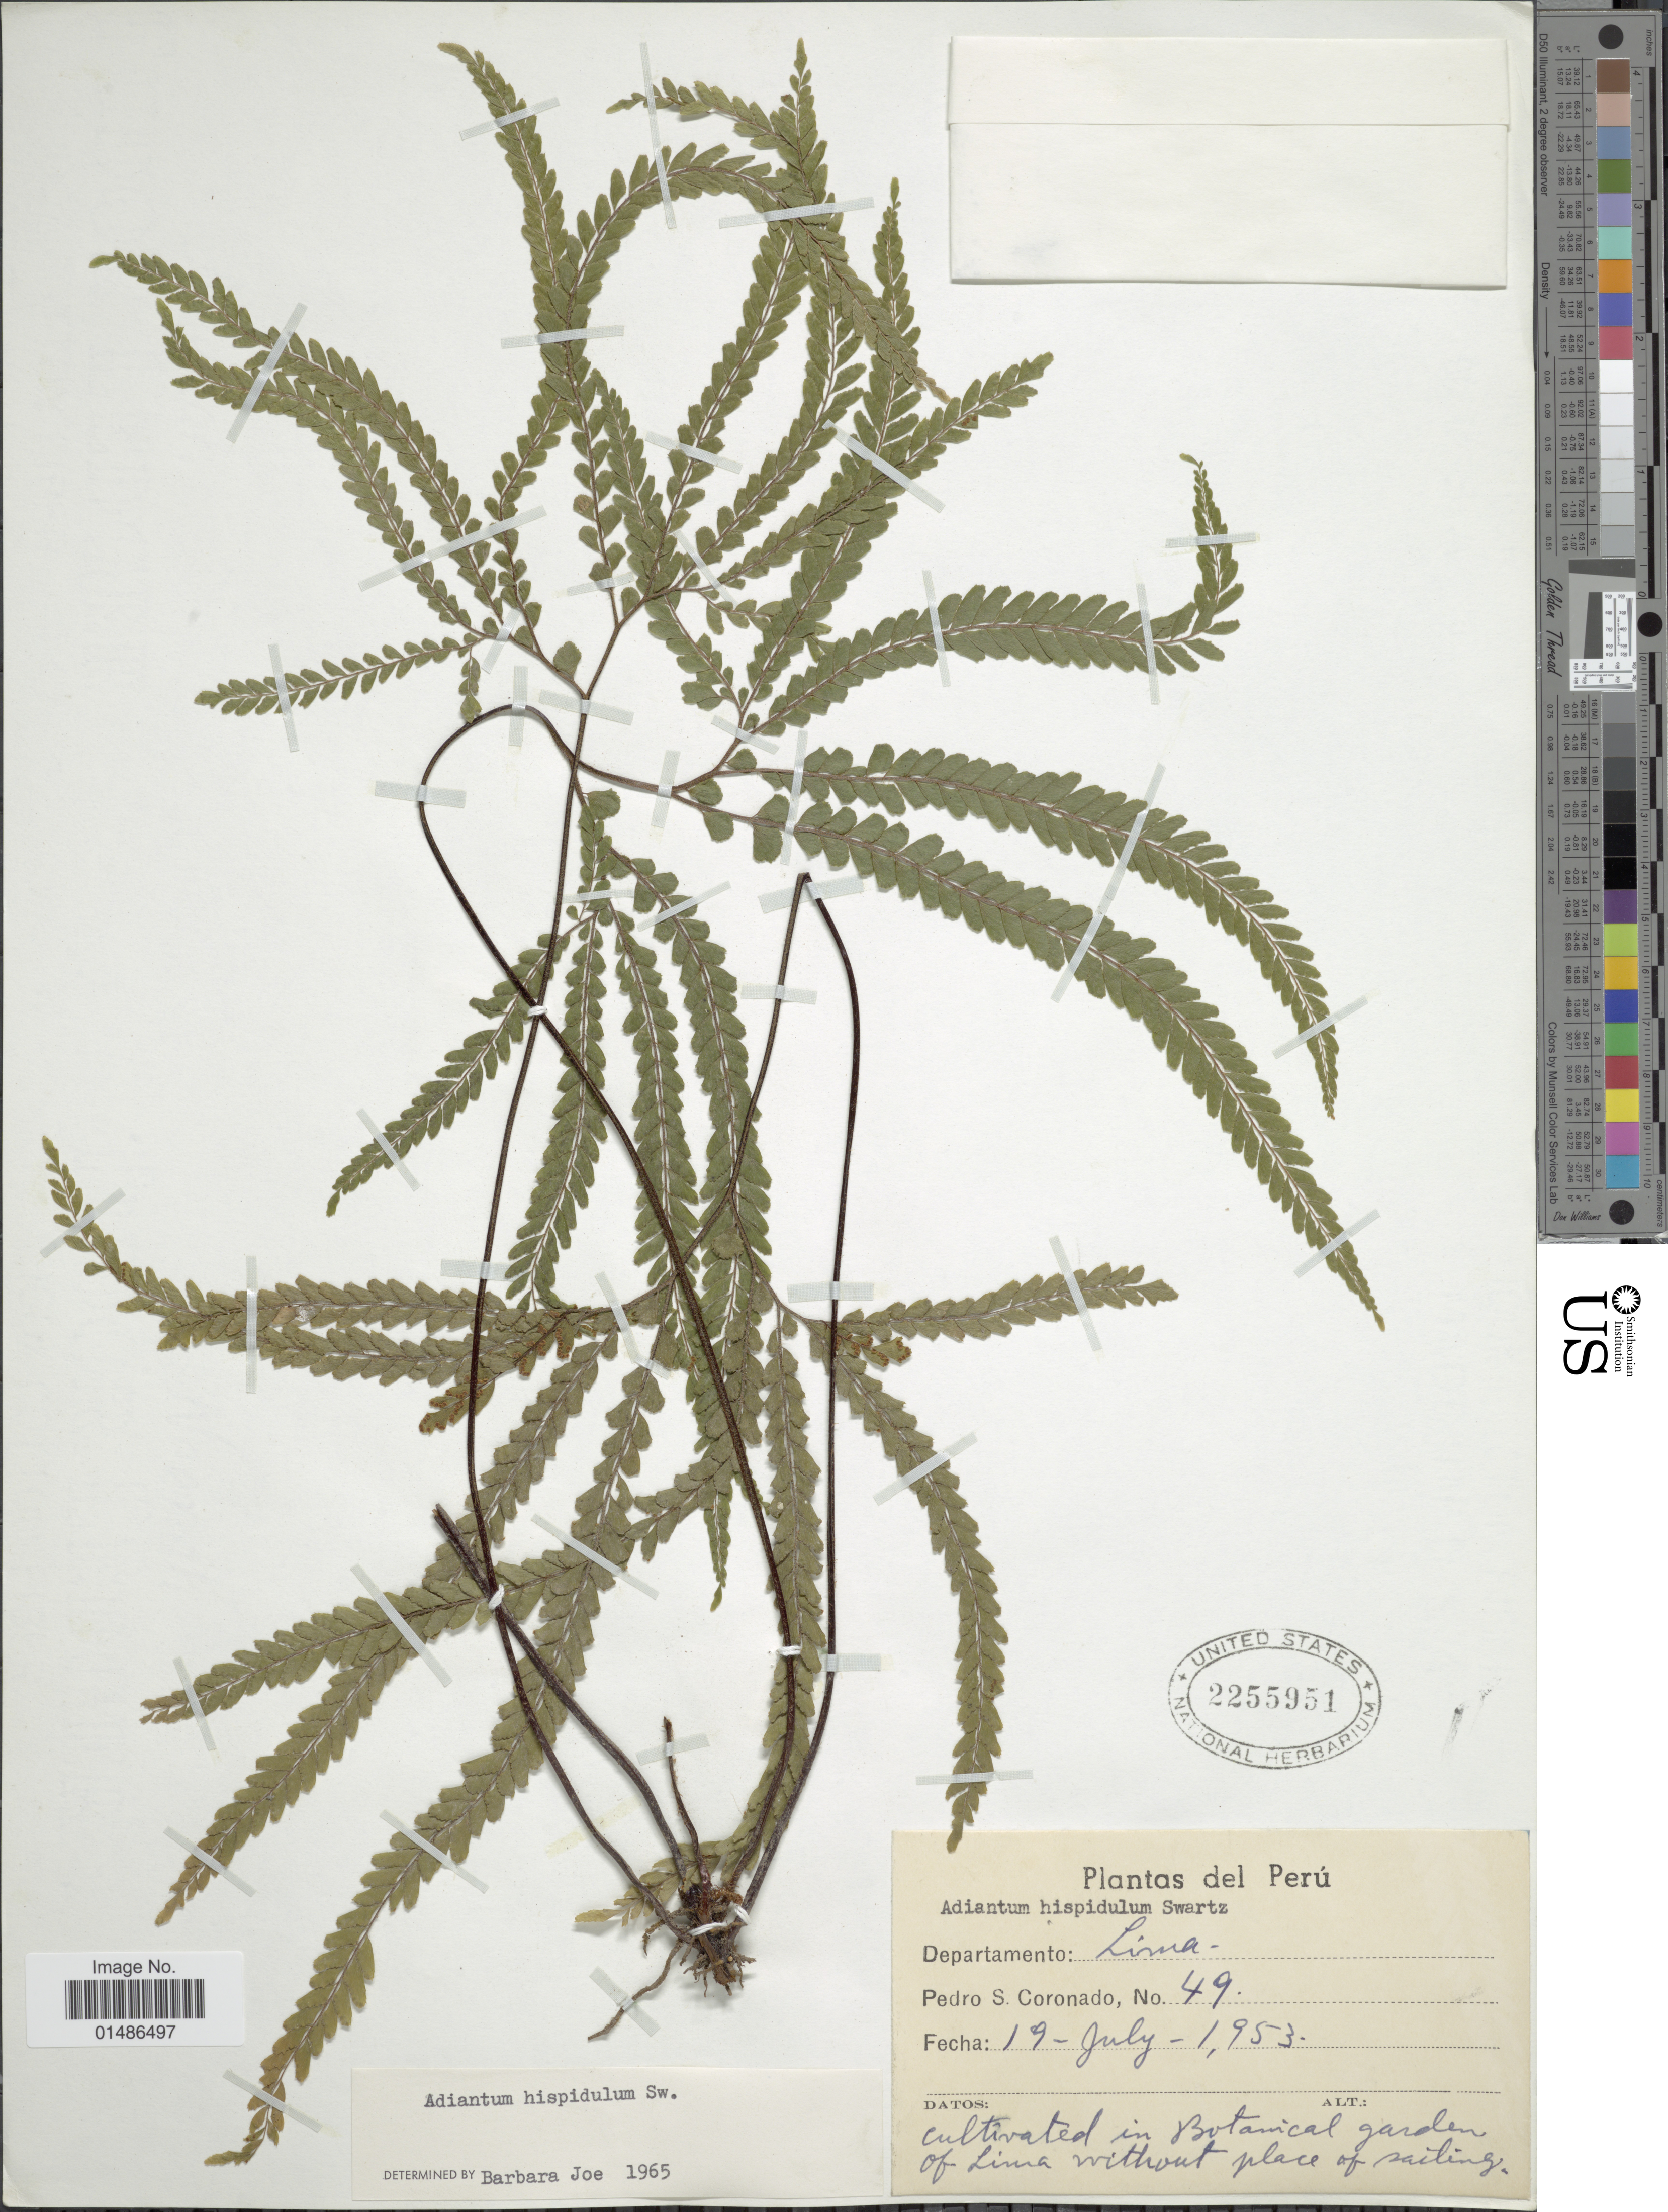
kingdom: Plantae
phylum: Tracheophyta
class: Polypodiopsida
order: Polypodiales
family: Pteridaceae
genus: Adiantum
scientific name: Adiantum hispidulum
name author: Sw.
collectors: P. Coronado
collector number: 49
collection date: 1953-07-19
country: Peru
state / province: Lima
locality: Cultivated in Botanical garden of Lima without place of sailing.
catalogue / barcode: US 2255951